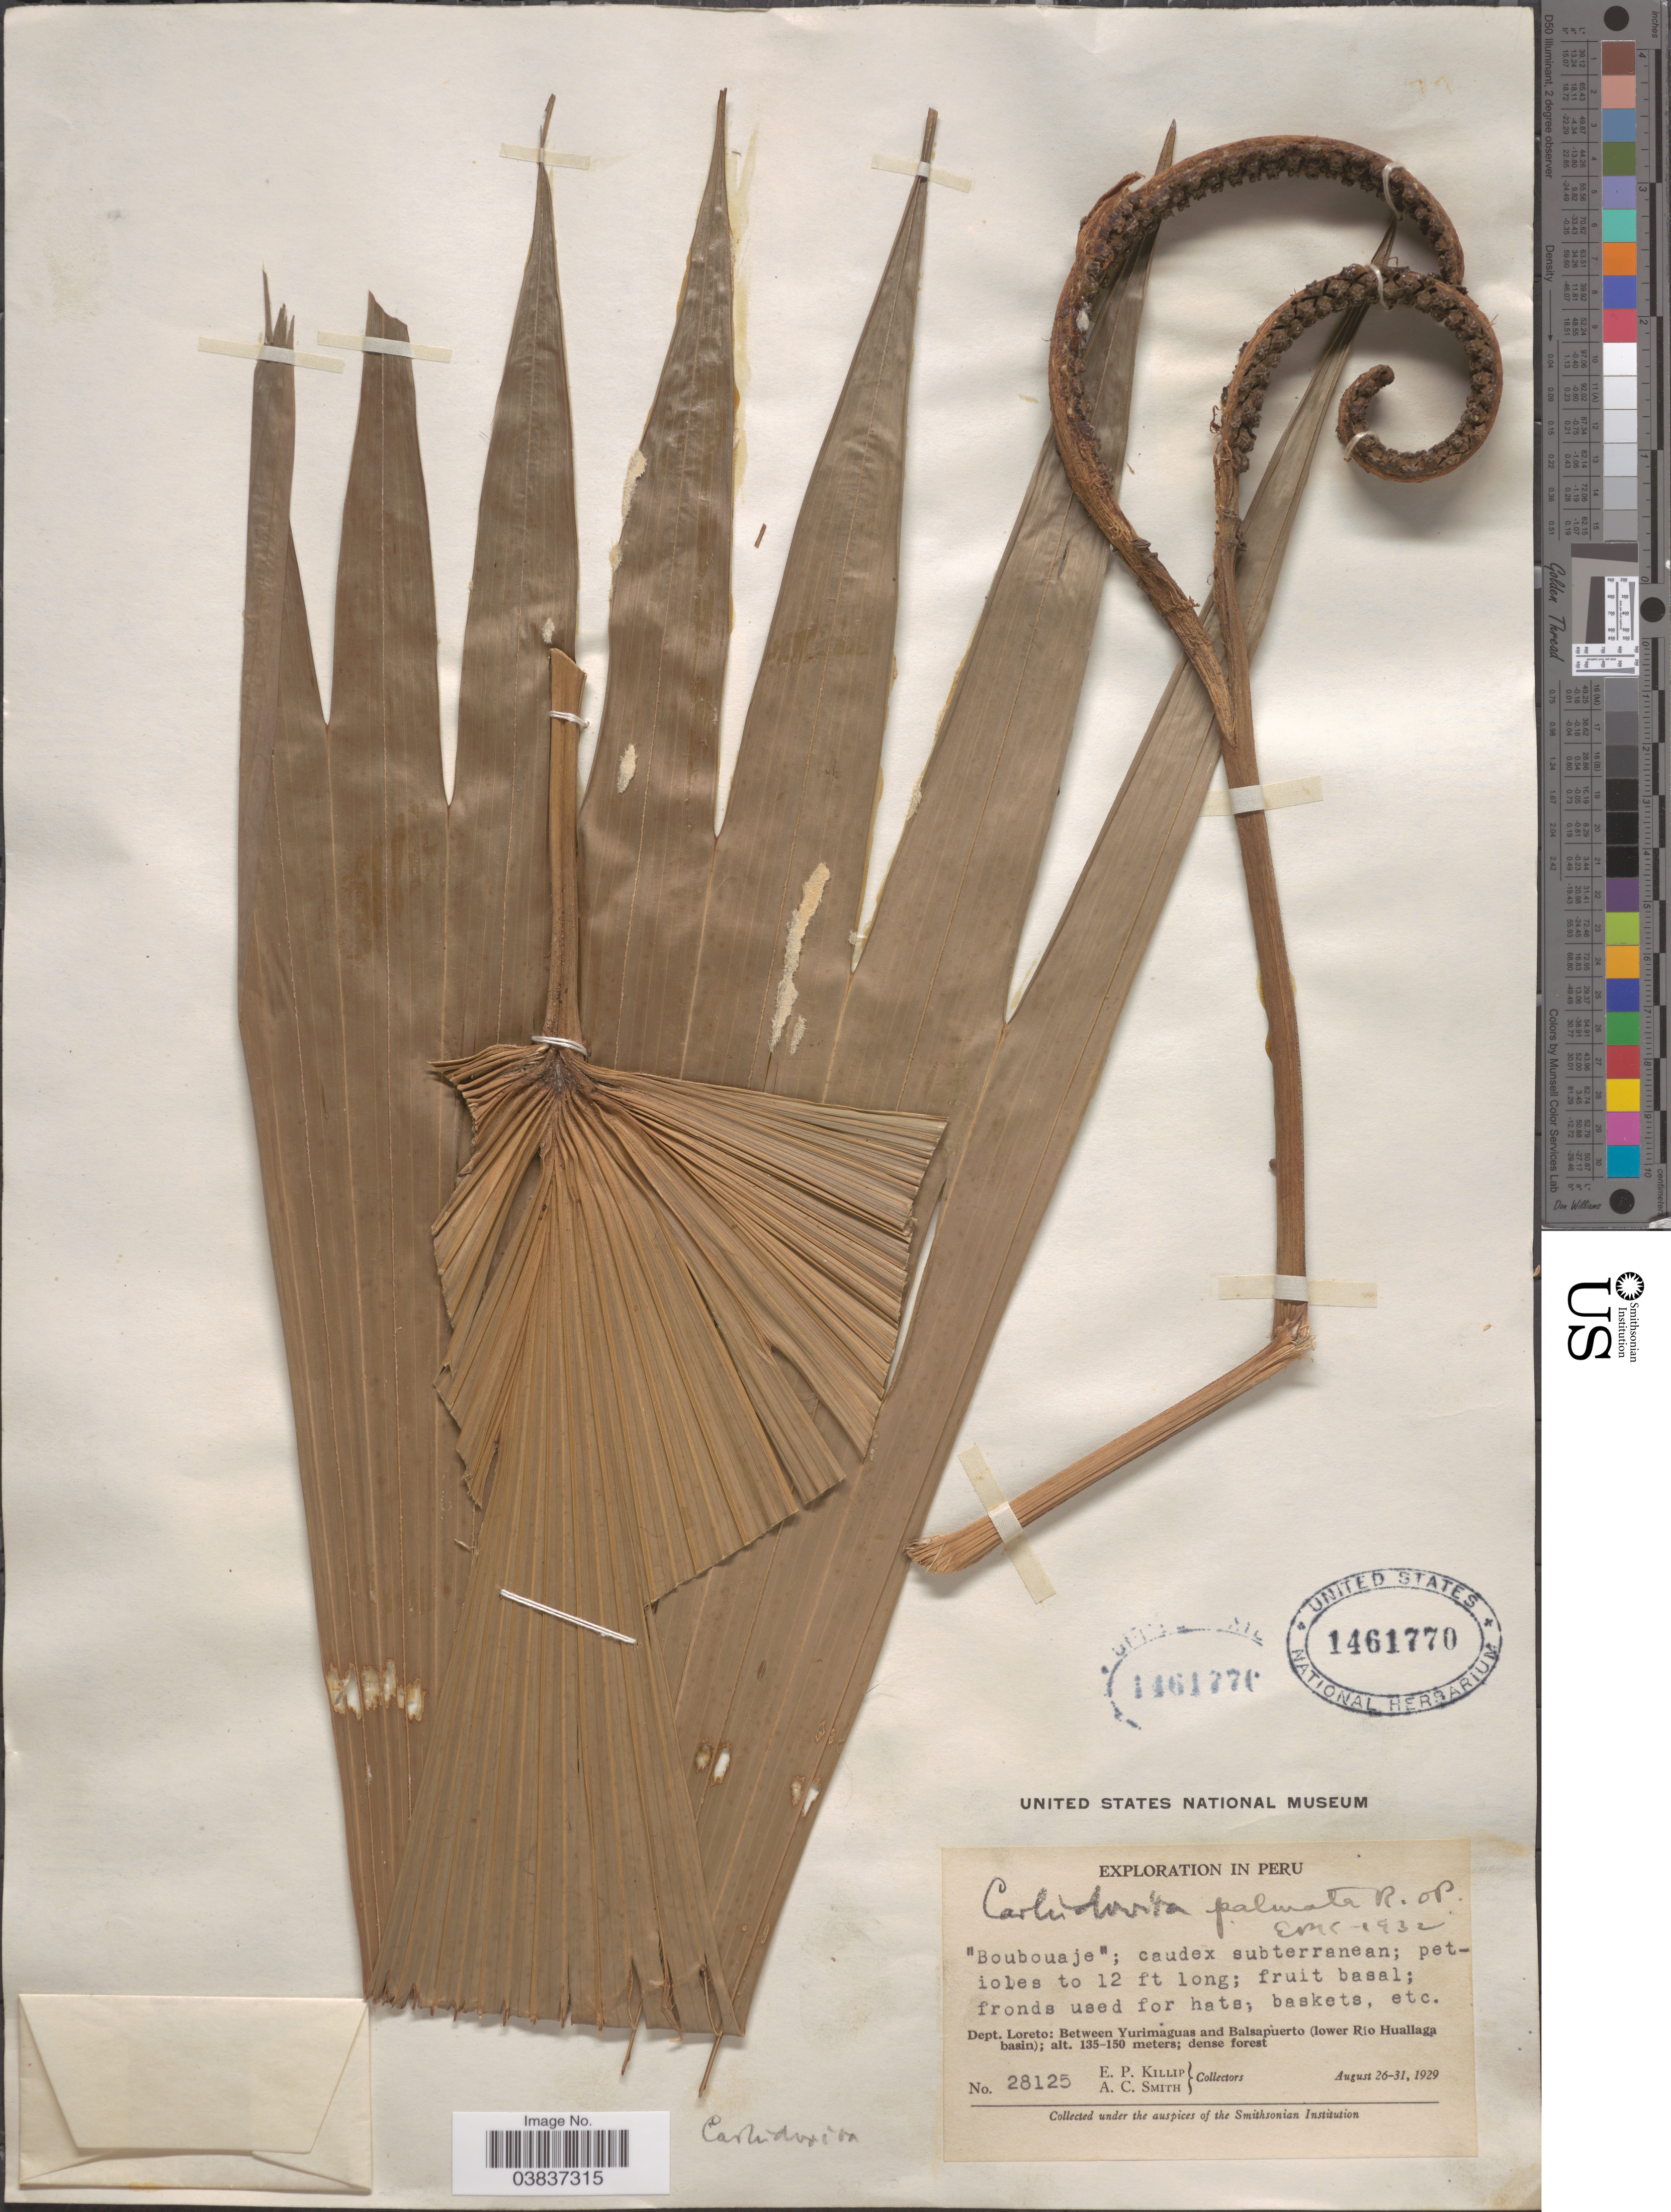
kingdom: Plantae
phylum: Tracheophyta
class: Liliopsida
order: Pandanales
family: Cyclanthaceae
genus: Carludovica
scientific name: Carludovica palmata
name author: Ruiz & Pav.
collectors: E. P. Killip & A. C. Smith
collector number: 28125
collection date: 1929-08-26/1929-08-31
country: Peru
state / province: Loreto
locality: Dept. Loreto: Between Yurimaguas and Balsapuerto (lower Río Huallaga basin).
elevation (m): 135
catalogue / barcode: US 1461770